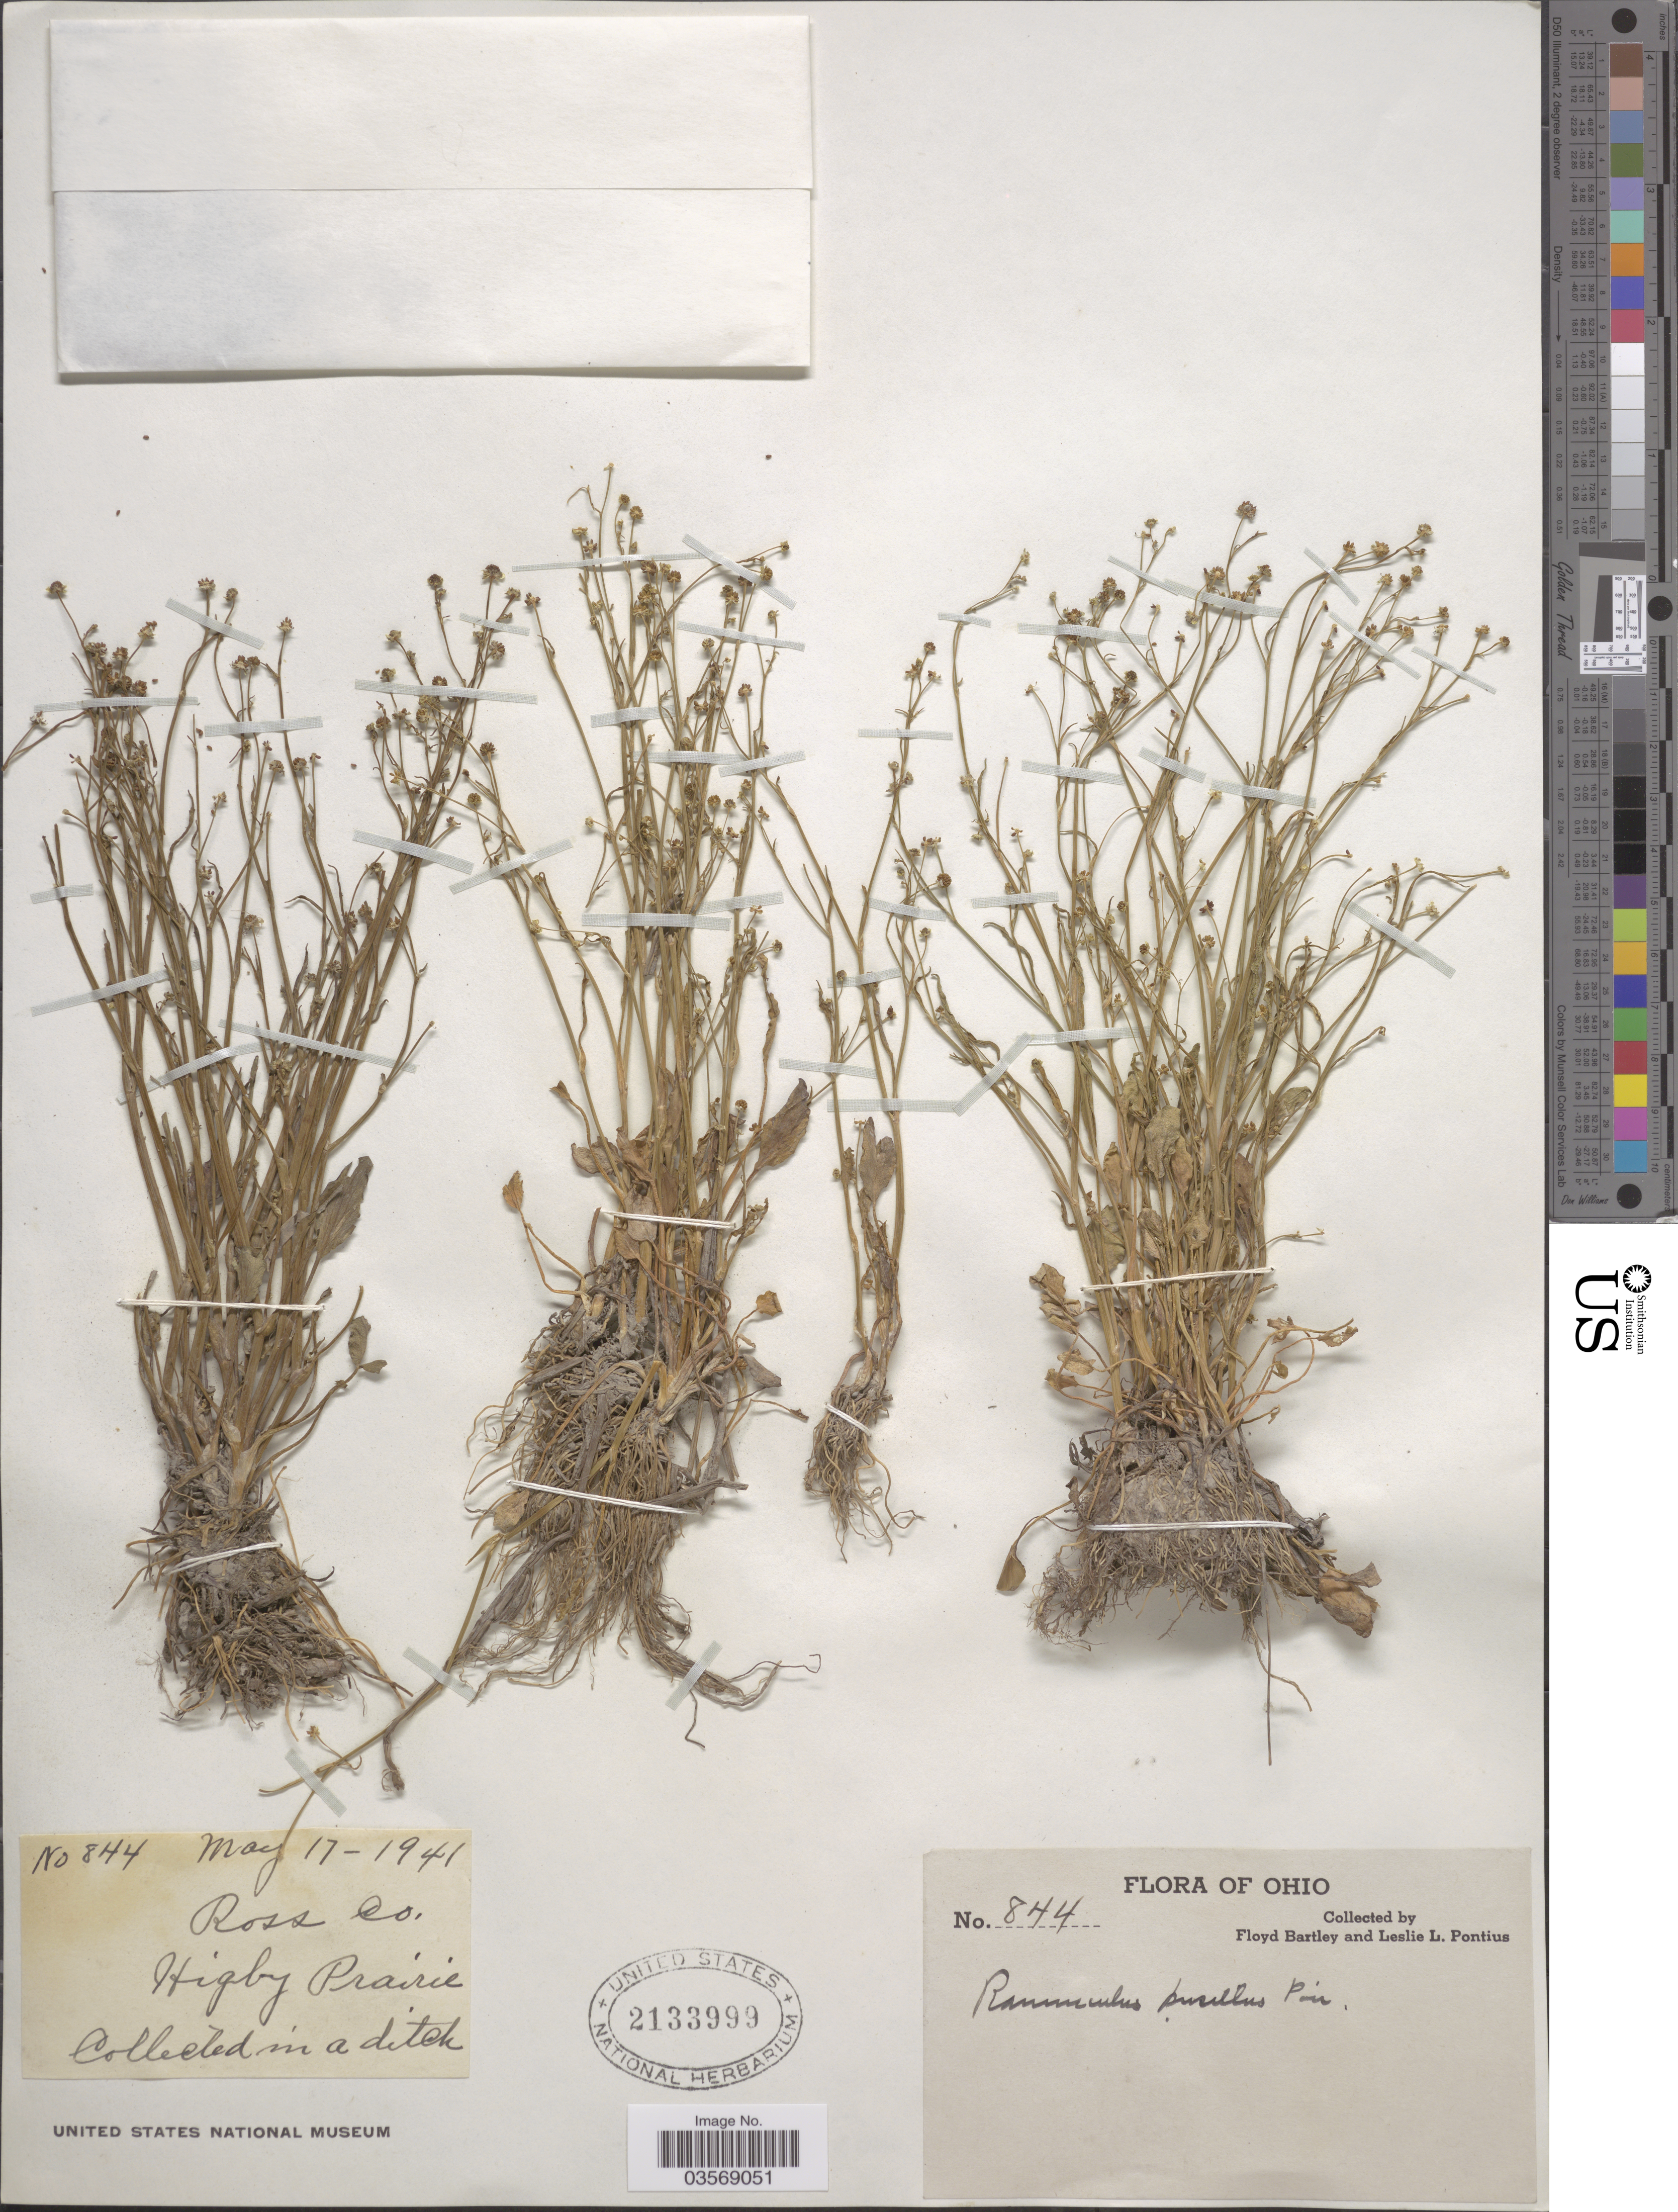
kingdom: Plantae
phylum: Tracheophyta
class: Magnoliopsida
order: Ranunculales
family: Ranunculaceae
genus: Ranunculus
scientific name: Ranunculus pusillus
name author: Poir.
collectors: F. Bartley & L. Pontius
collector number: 844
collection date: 1941-05-17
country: United States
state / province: Ohio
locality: Ross Co. Highby Prairie.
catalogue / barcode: US 2133999